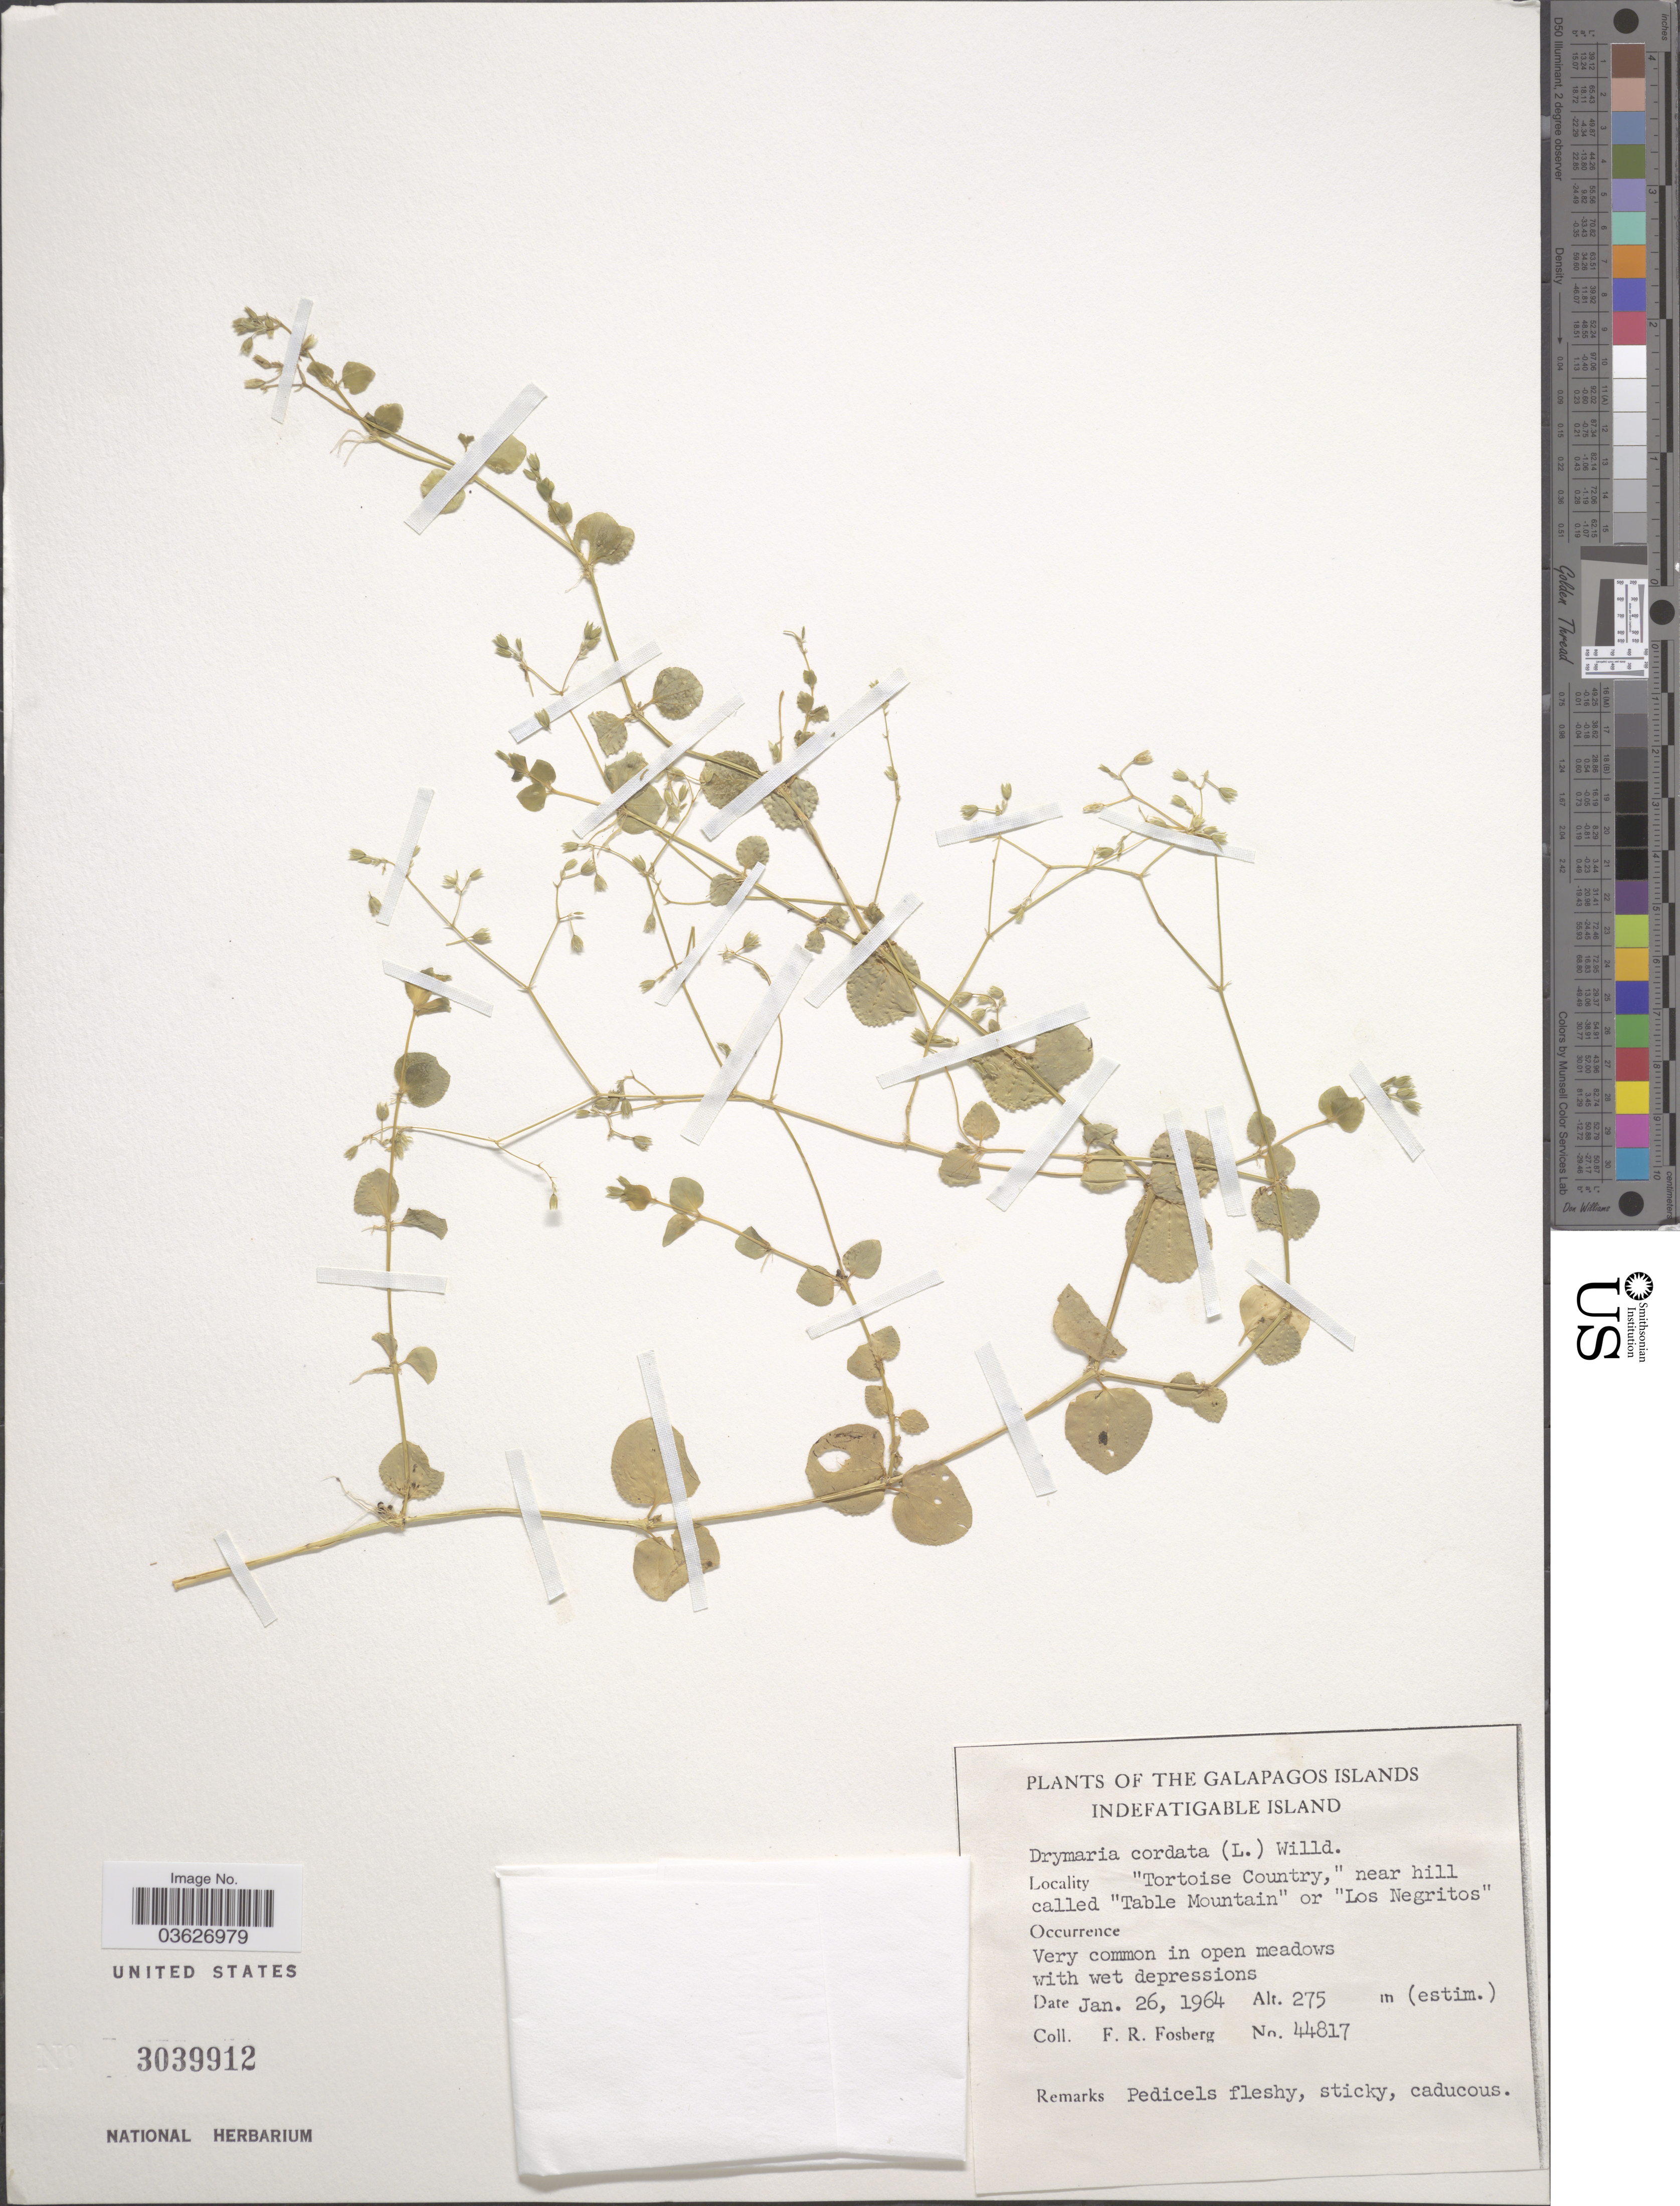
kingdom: Plantae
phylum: Tracheophyta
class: Magnoliopsida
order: Caryophyllales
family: Caryophyllaceae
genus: Drymaria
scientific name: Drymaria cordata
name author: (L.) Willd. ex Schult.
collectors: F. R. Fosberg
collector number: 44817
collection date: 1964-01-26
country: Ecuador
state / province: Colón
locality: Galapagos Islands. Indefatigable Island. "Tortoise Country," near hill called "Table Mountain" or "Los Negritos".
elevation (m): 275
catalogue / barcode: US 3039912